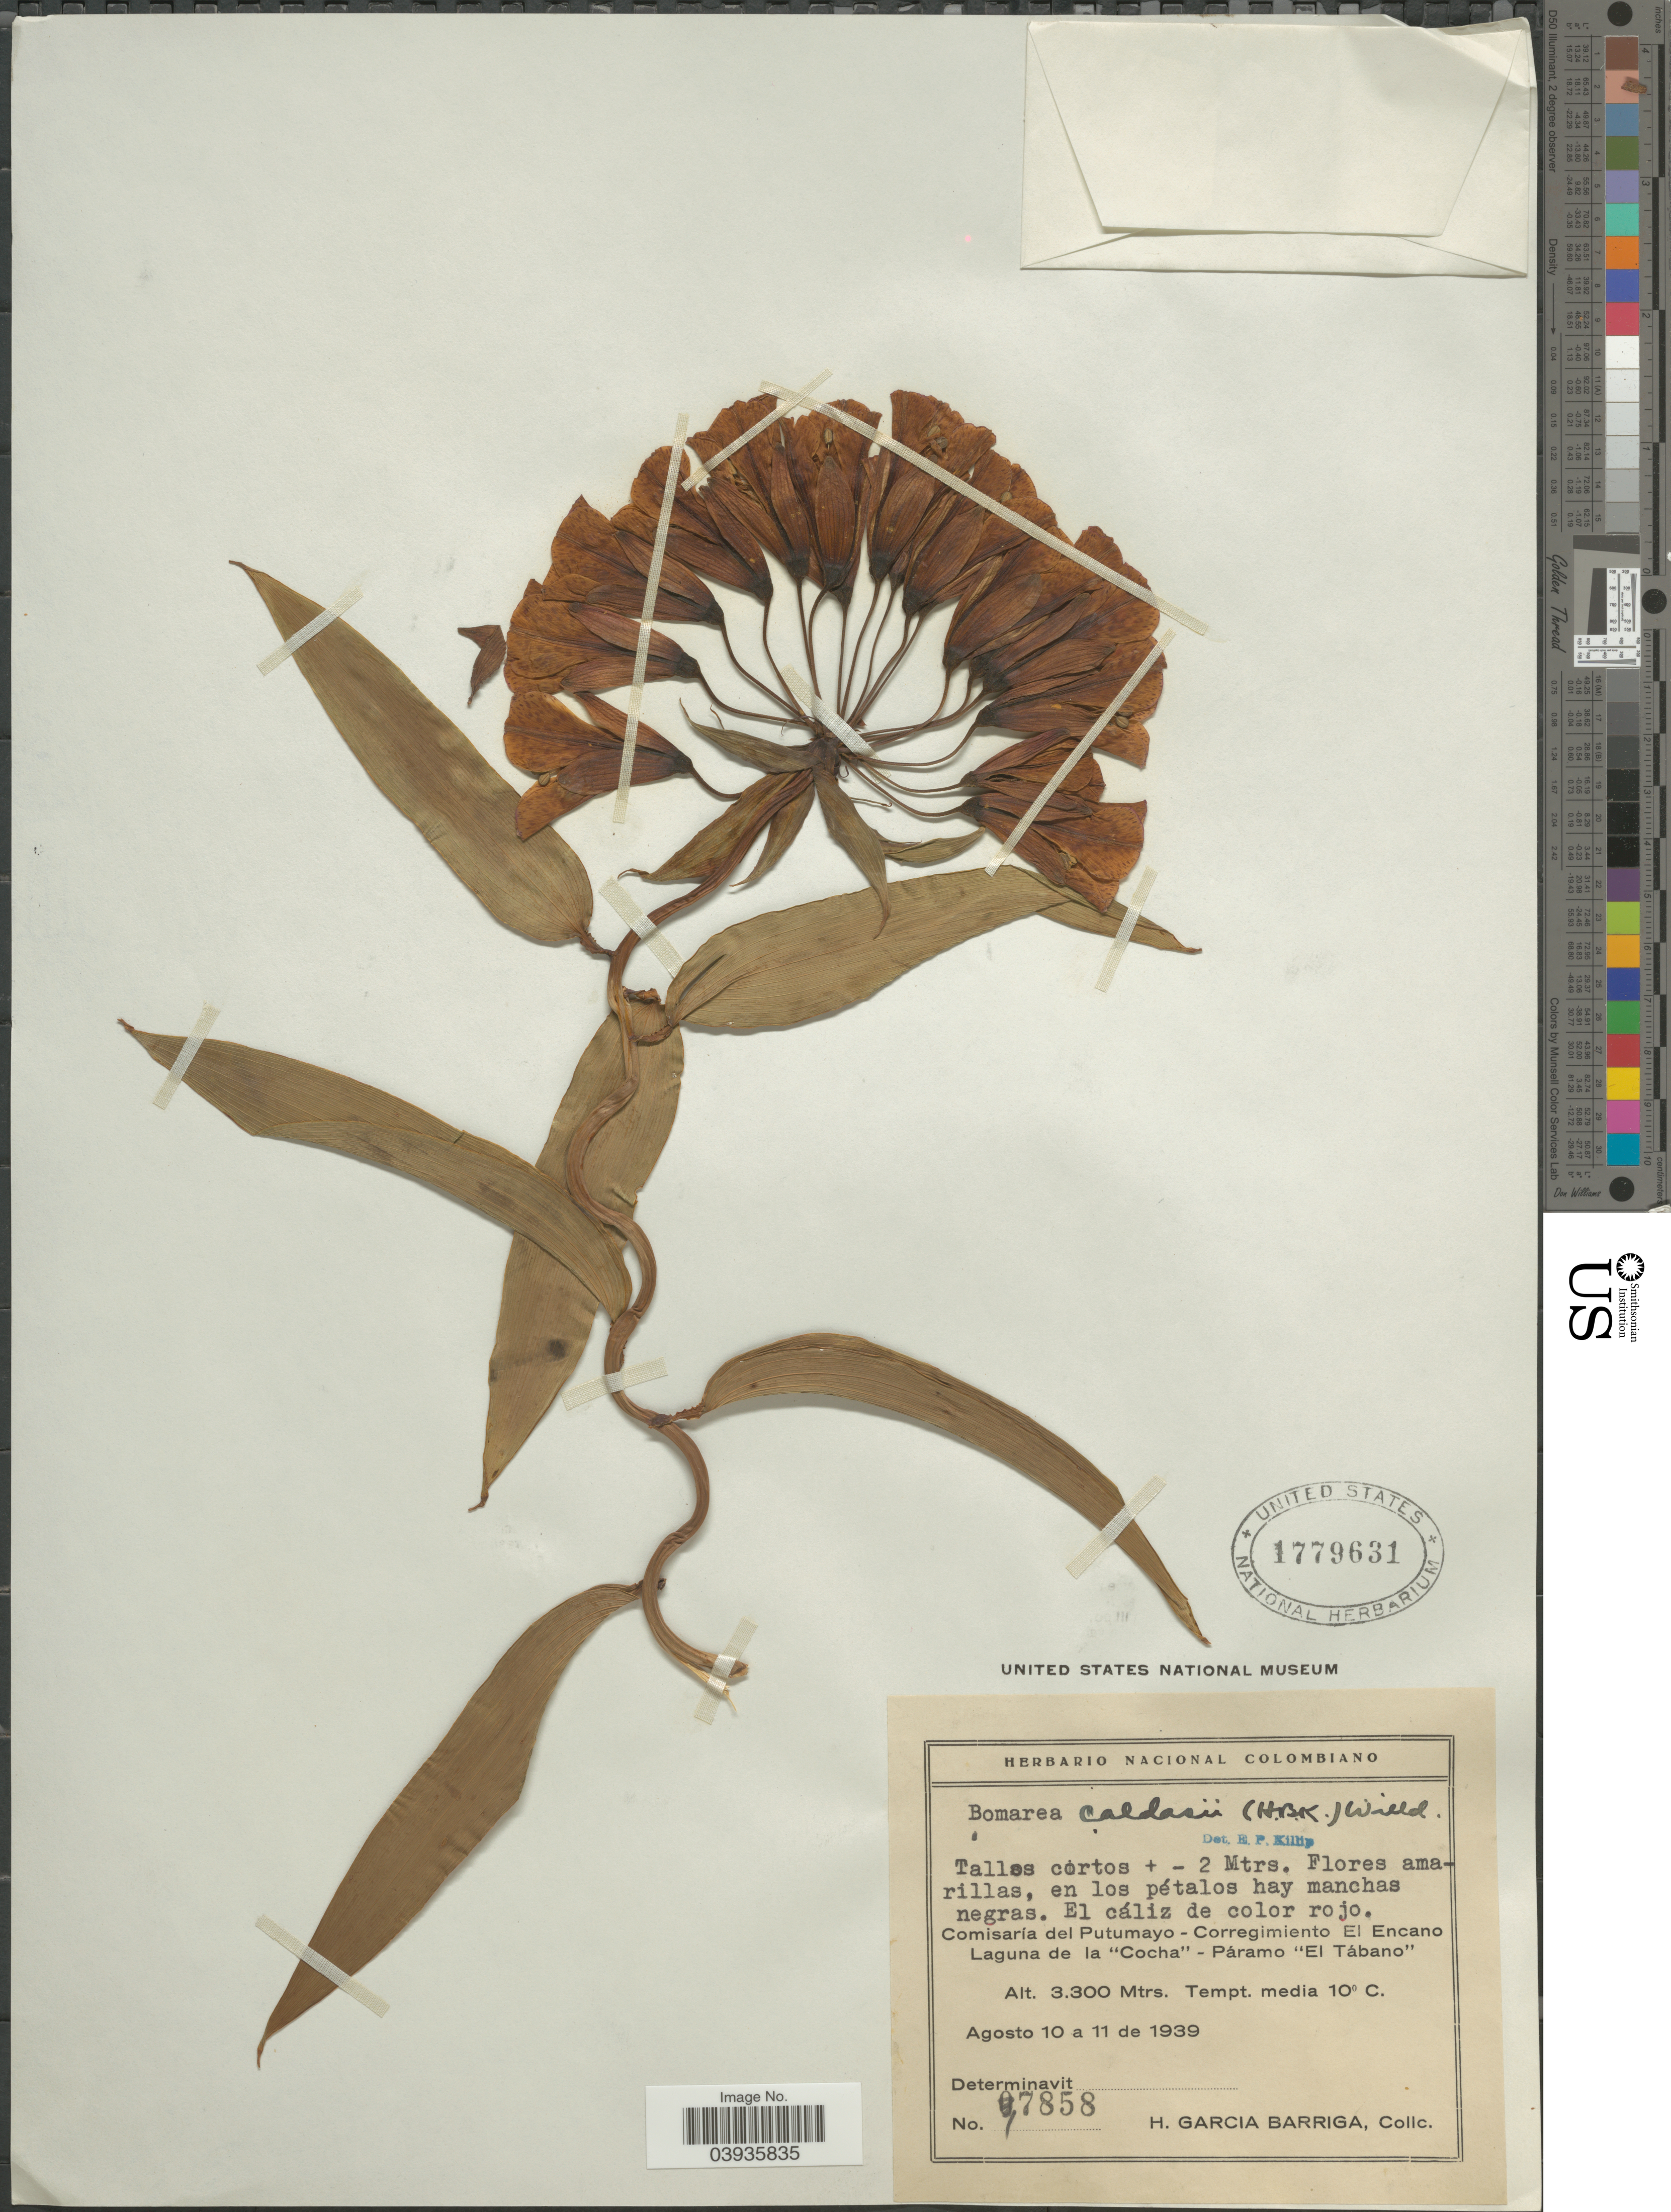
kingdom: Plantae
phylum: Tracheophyta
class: Liliopsida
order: Liliales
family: Alstroemeriaceae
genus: Bomarea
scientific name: Bomarea caldasii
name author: (Kunth) Asch. & Graebener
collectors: H. García Barriga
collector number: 17858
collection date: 1939-08-10/1939-08-11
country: Colombia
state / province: Putumayo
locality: Comisaría del Putumayo - Corregimiento El Encano. Laguna de la "Cocha" - Páramo "El Tábano". Tempt. media 10º C.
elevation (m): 3300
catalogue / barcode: US 1779631